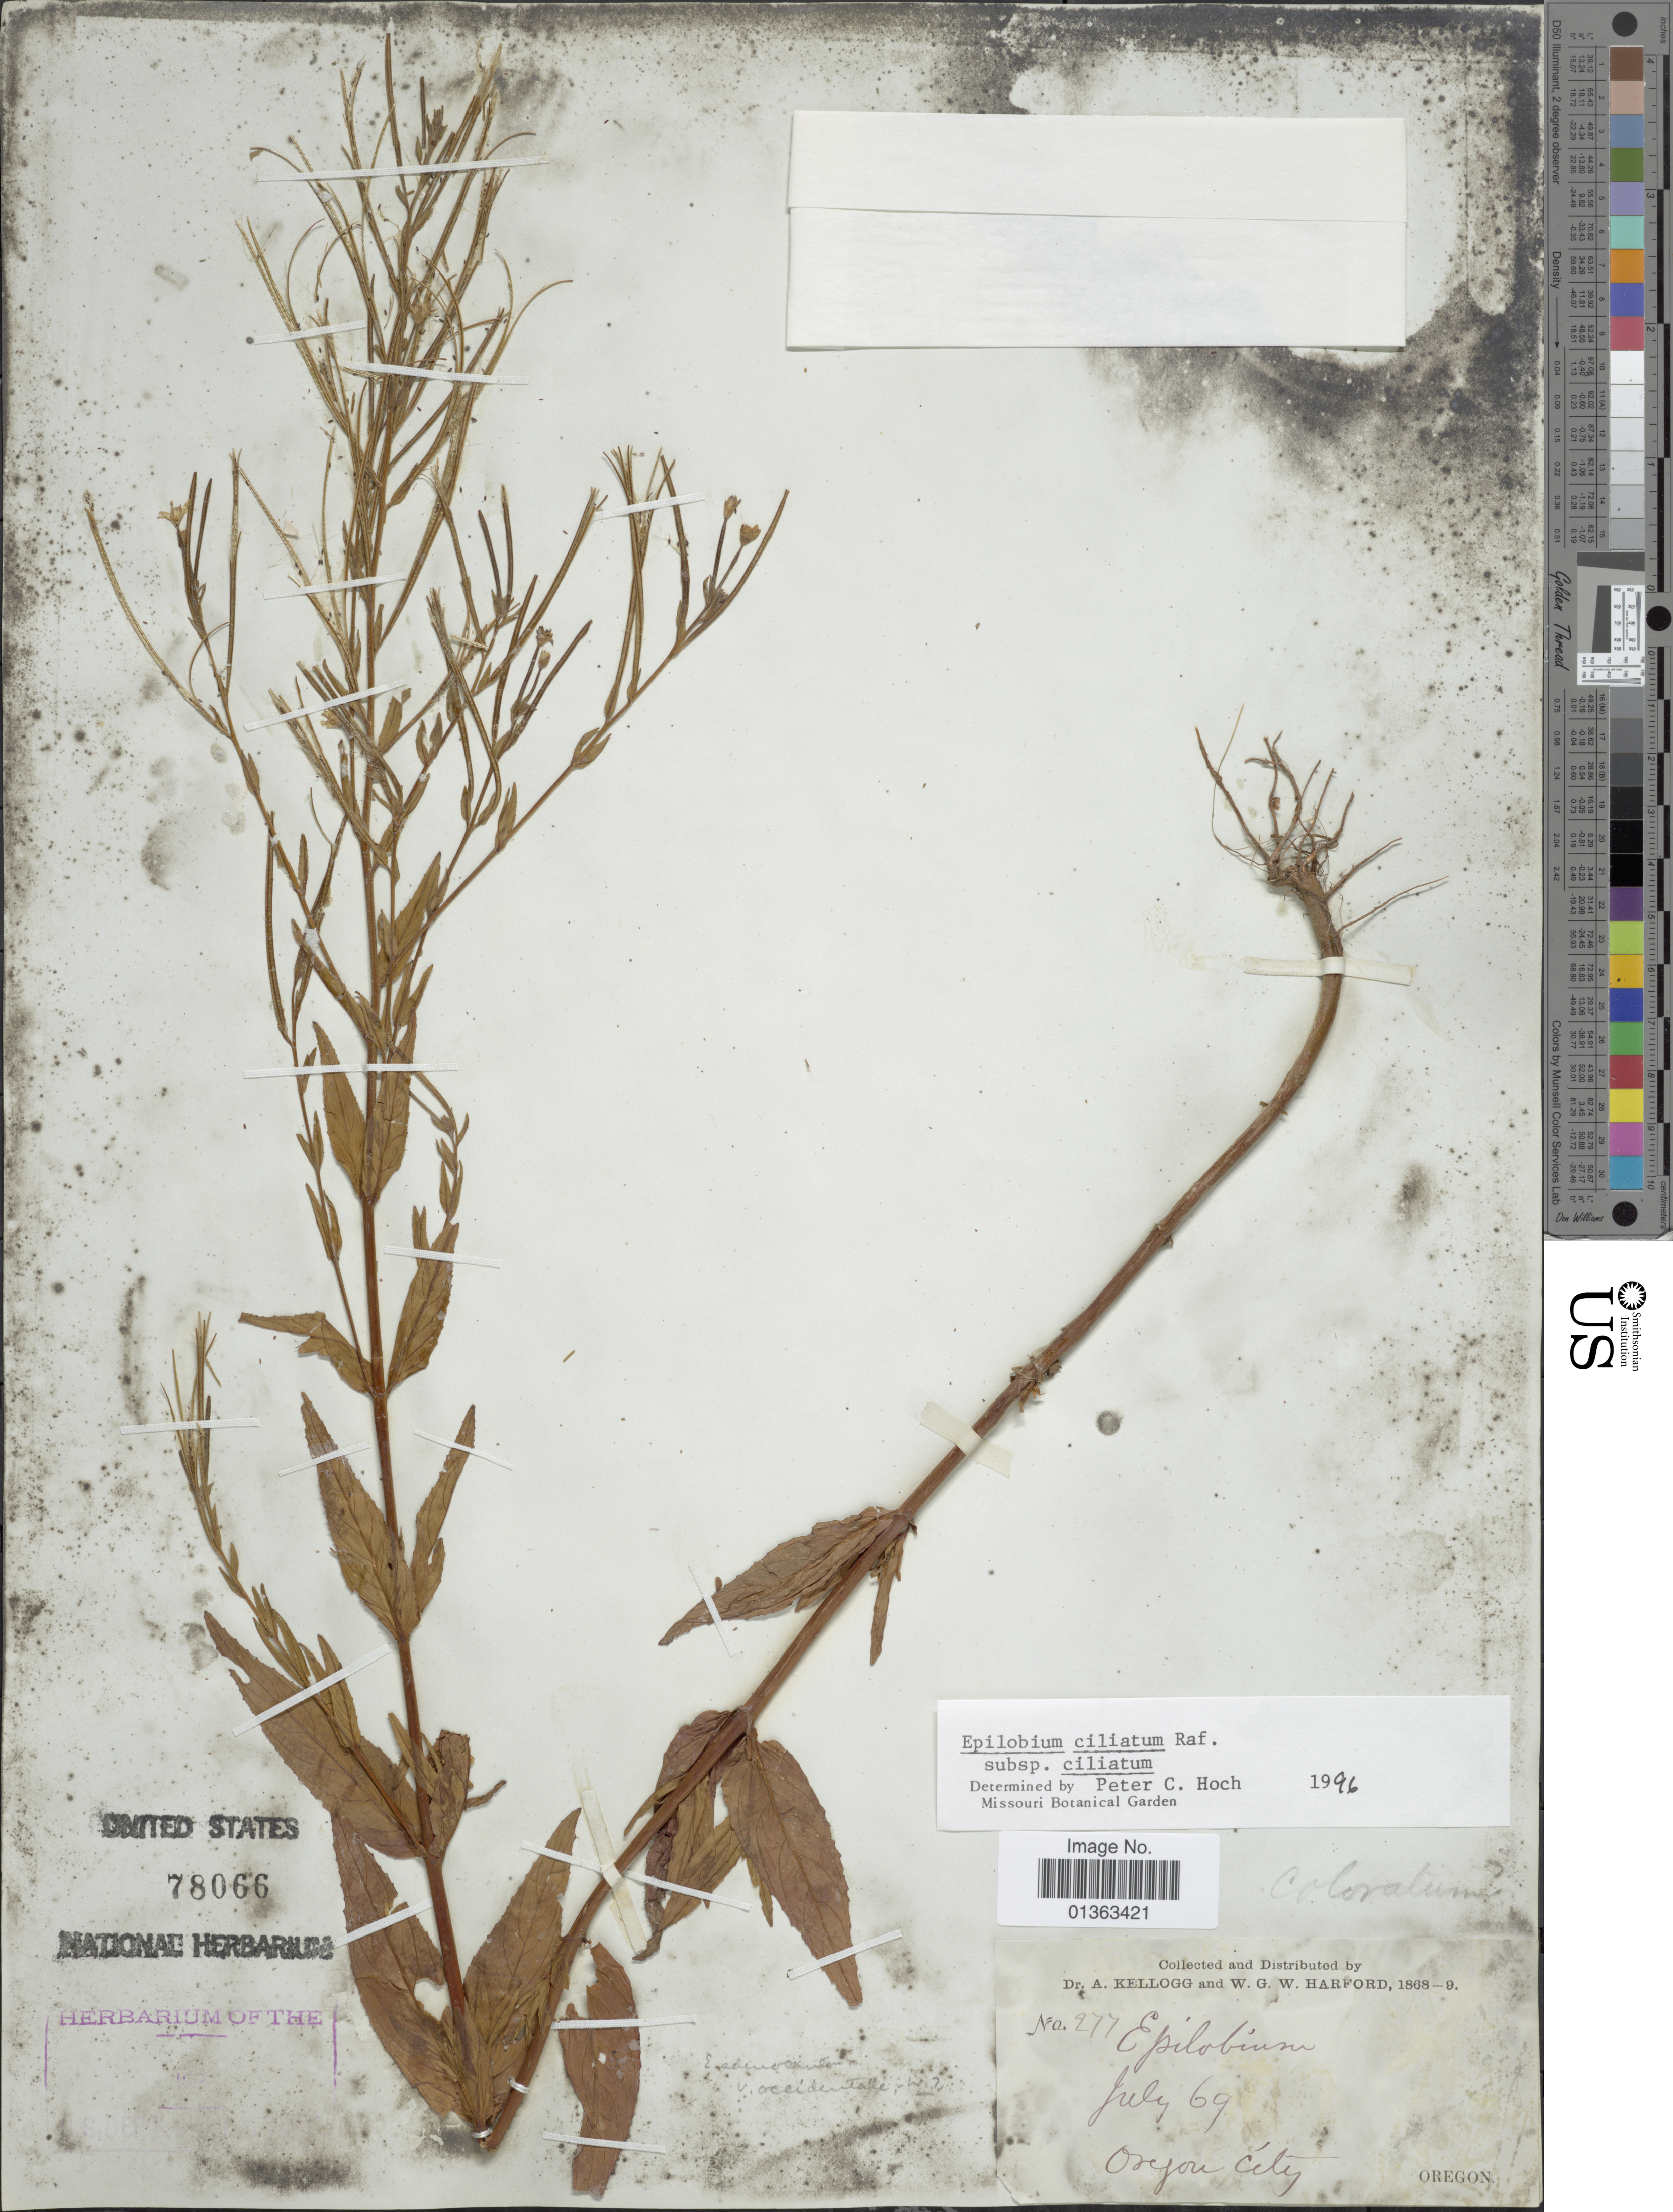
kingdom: Plantae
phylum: Tracheophyta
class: Magnoliopsida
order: Myrtales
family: Onagraceae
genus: Epilobium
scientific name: Epilobium ciliatum subsp. ciliatum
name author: Raf.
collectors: A. Kellogg & W. G. W. Harford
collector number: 277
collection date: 1869-07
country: United States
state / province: Oregon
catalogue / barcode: US 78066